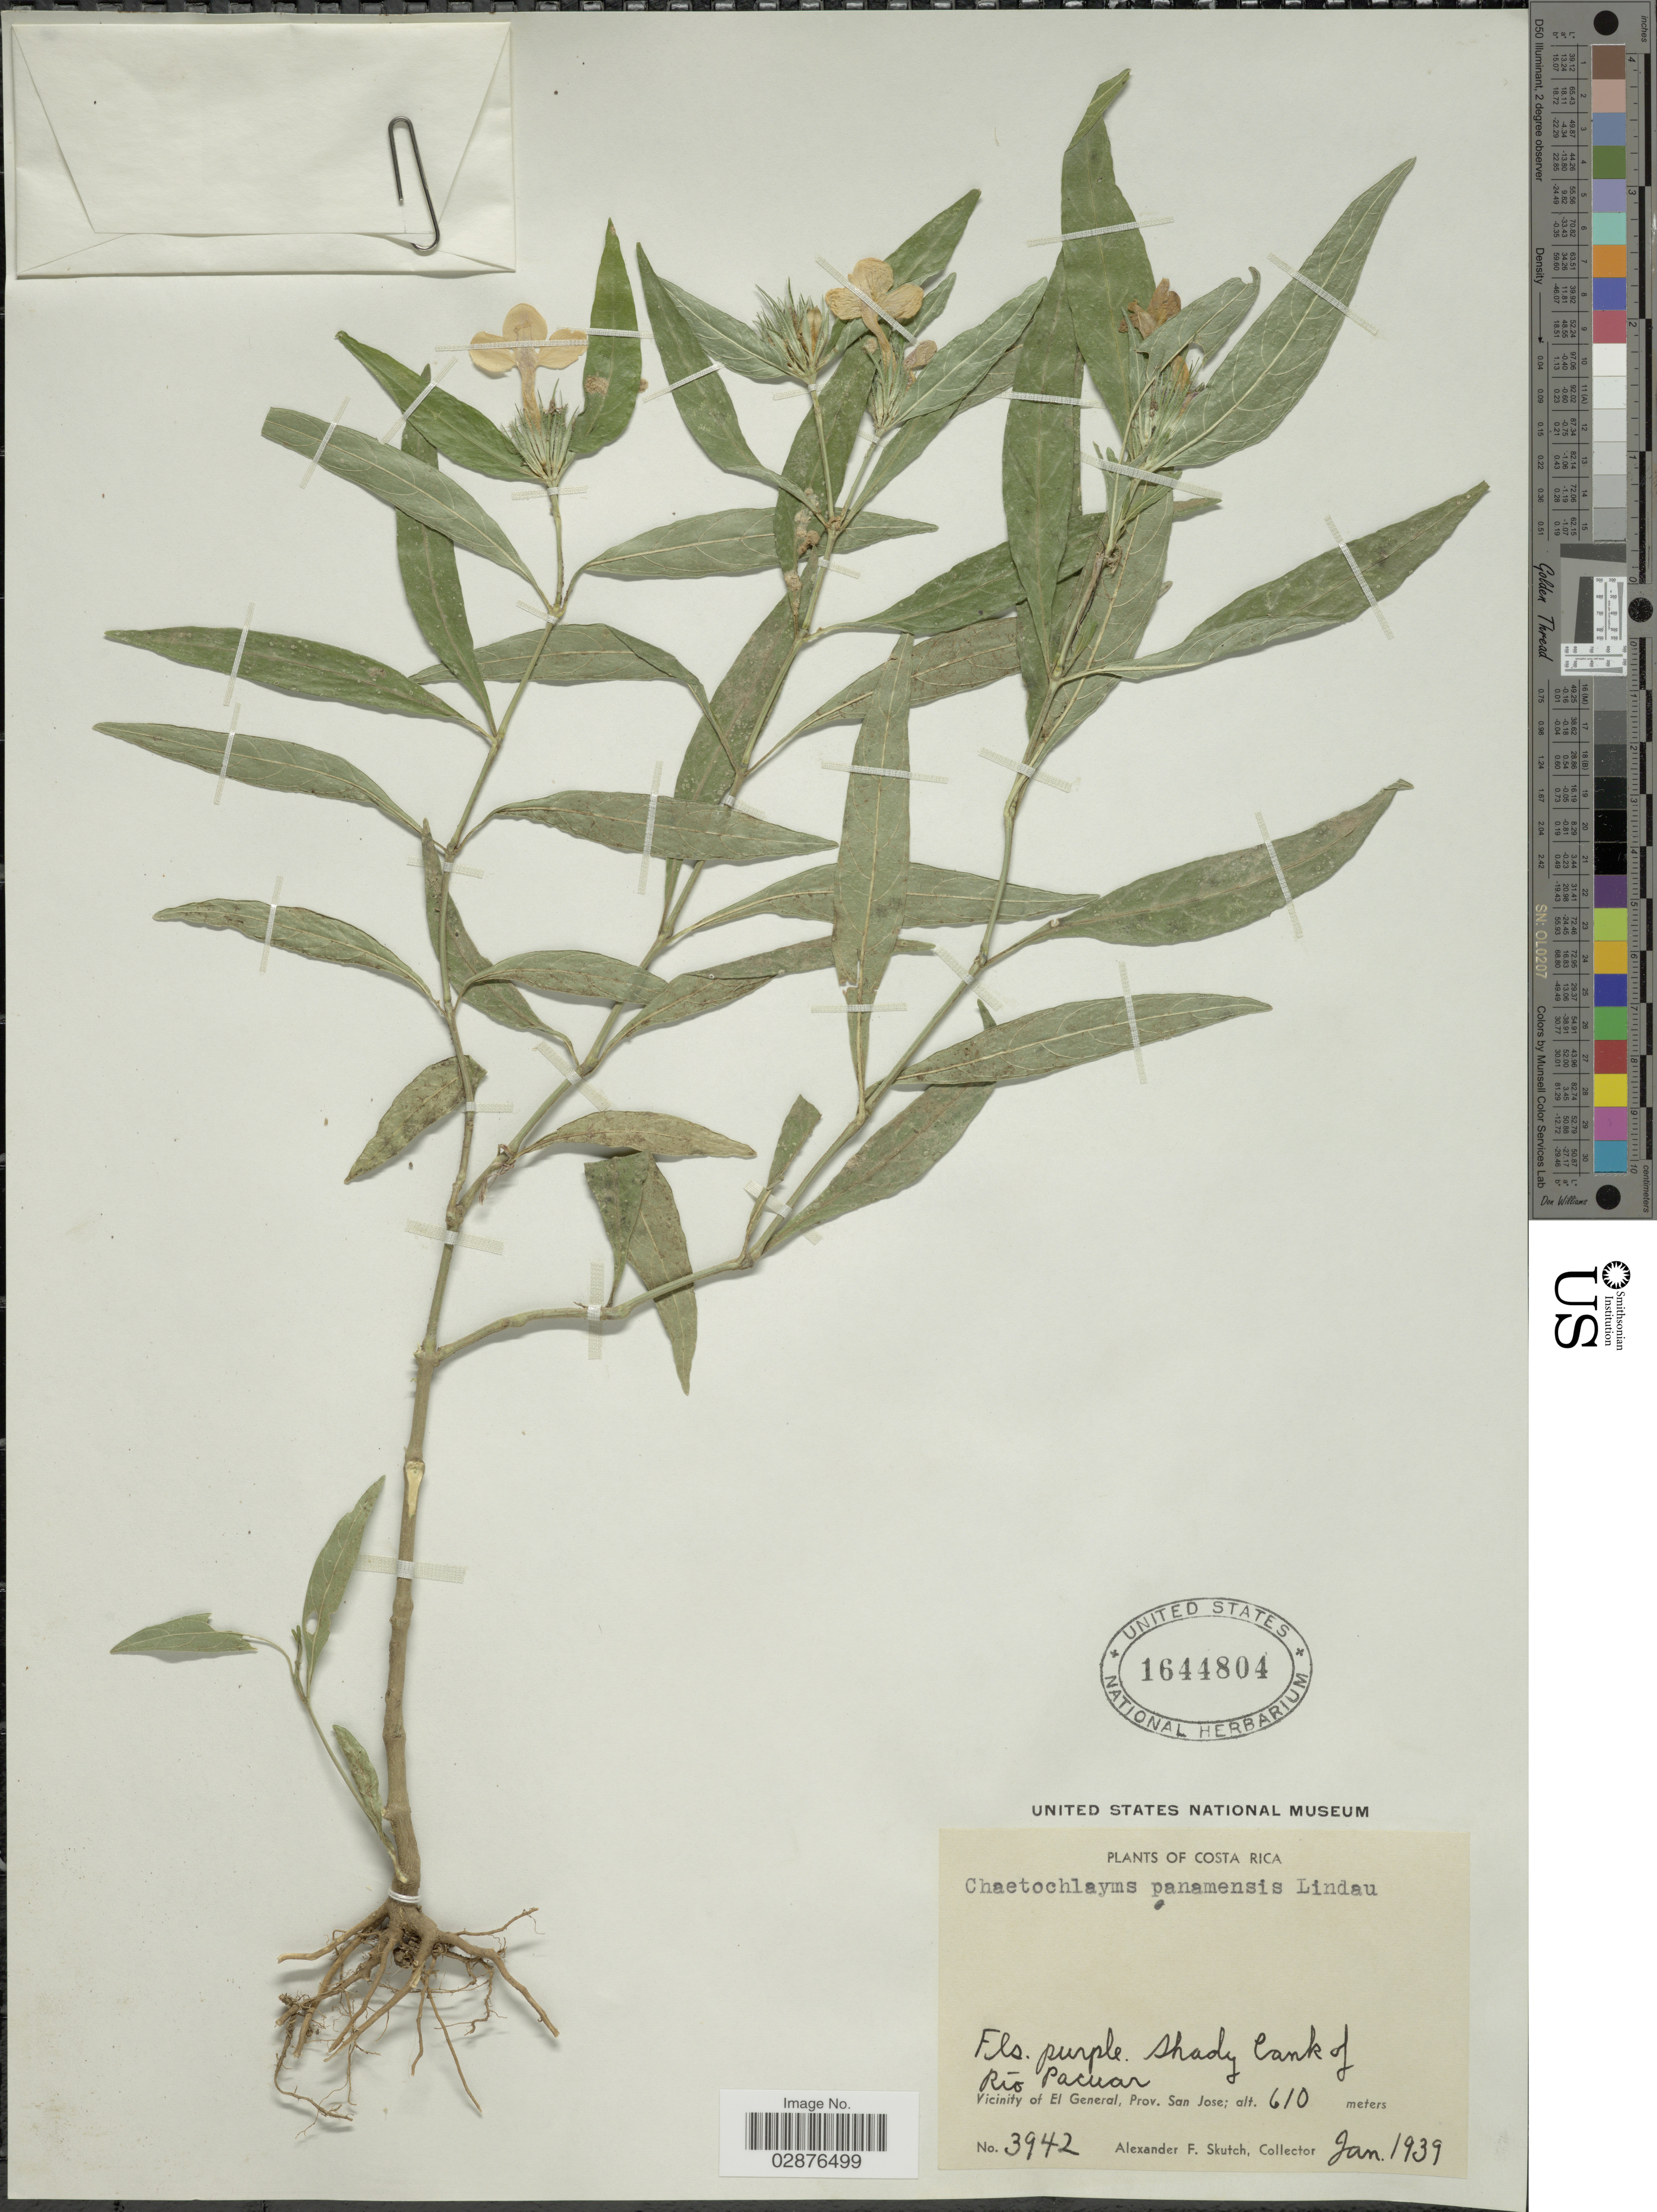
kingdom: Plantae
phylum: Tracheophyta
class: Magnoliopsida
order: Lamiales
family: Acanthaceae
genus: Justicia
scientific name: Justicia isthmensis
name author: T.F. Daniel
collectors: A. F. Skutch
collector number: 3942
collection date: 1939-01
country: Costa Rica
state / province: San José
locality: Río Pacuar. Vicinity of El General.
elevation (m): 610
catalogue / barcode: US 1644804